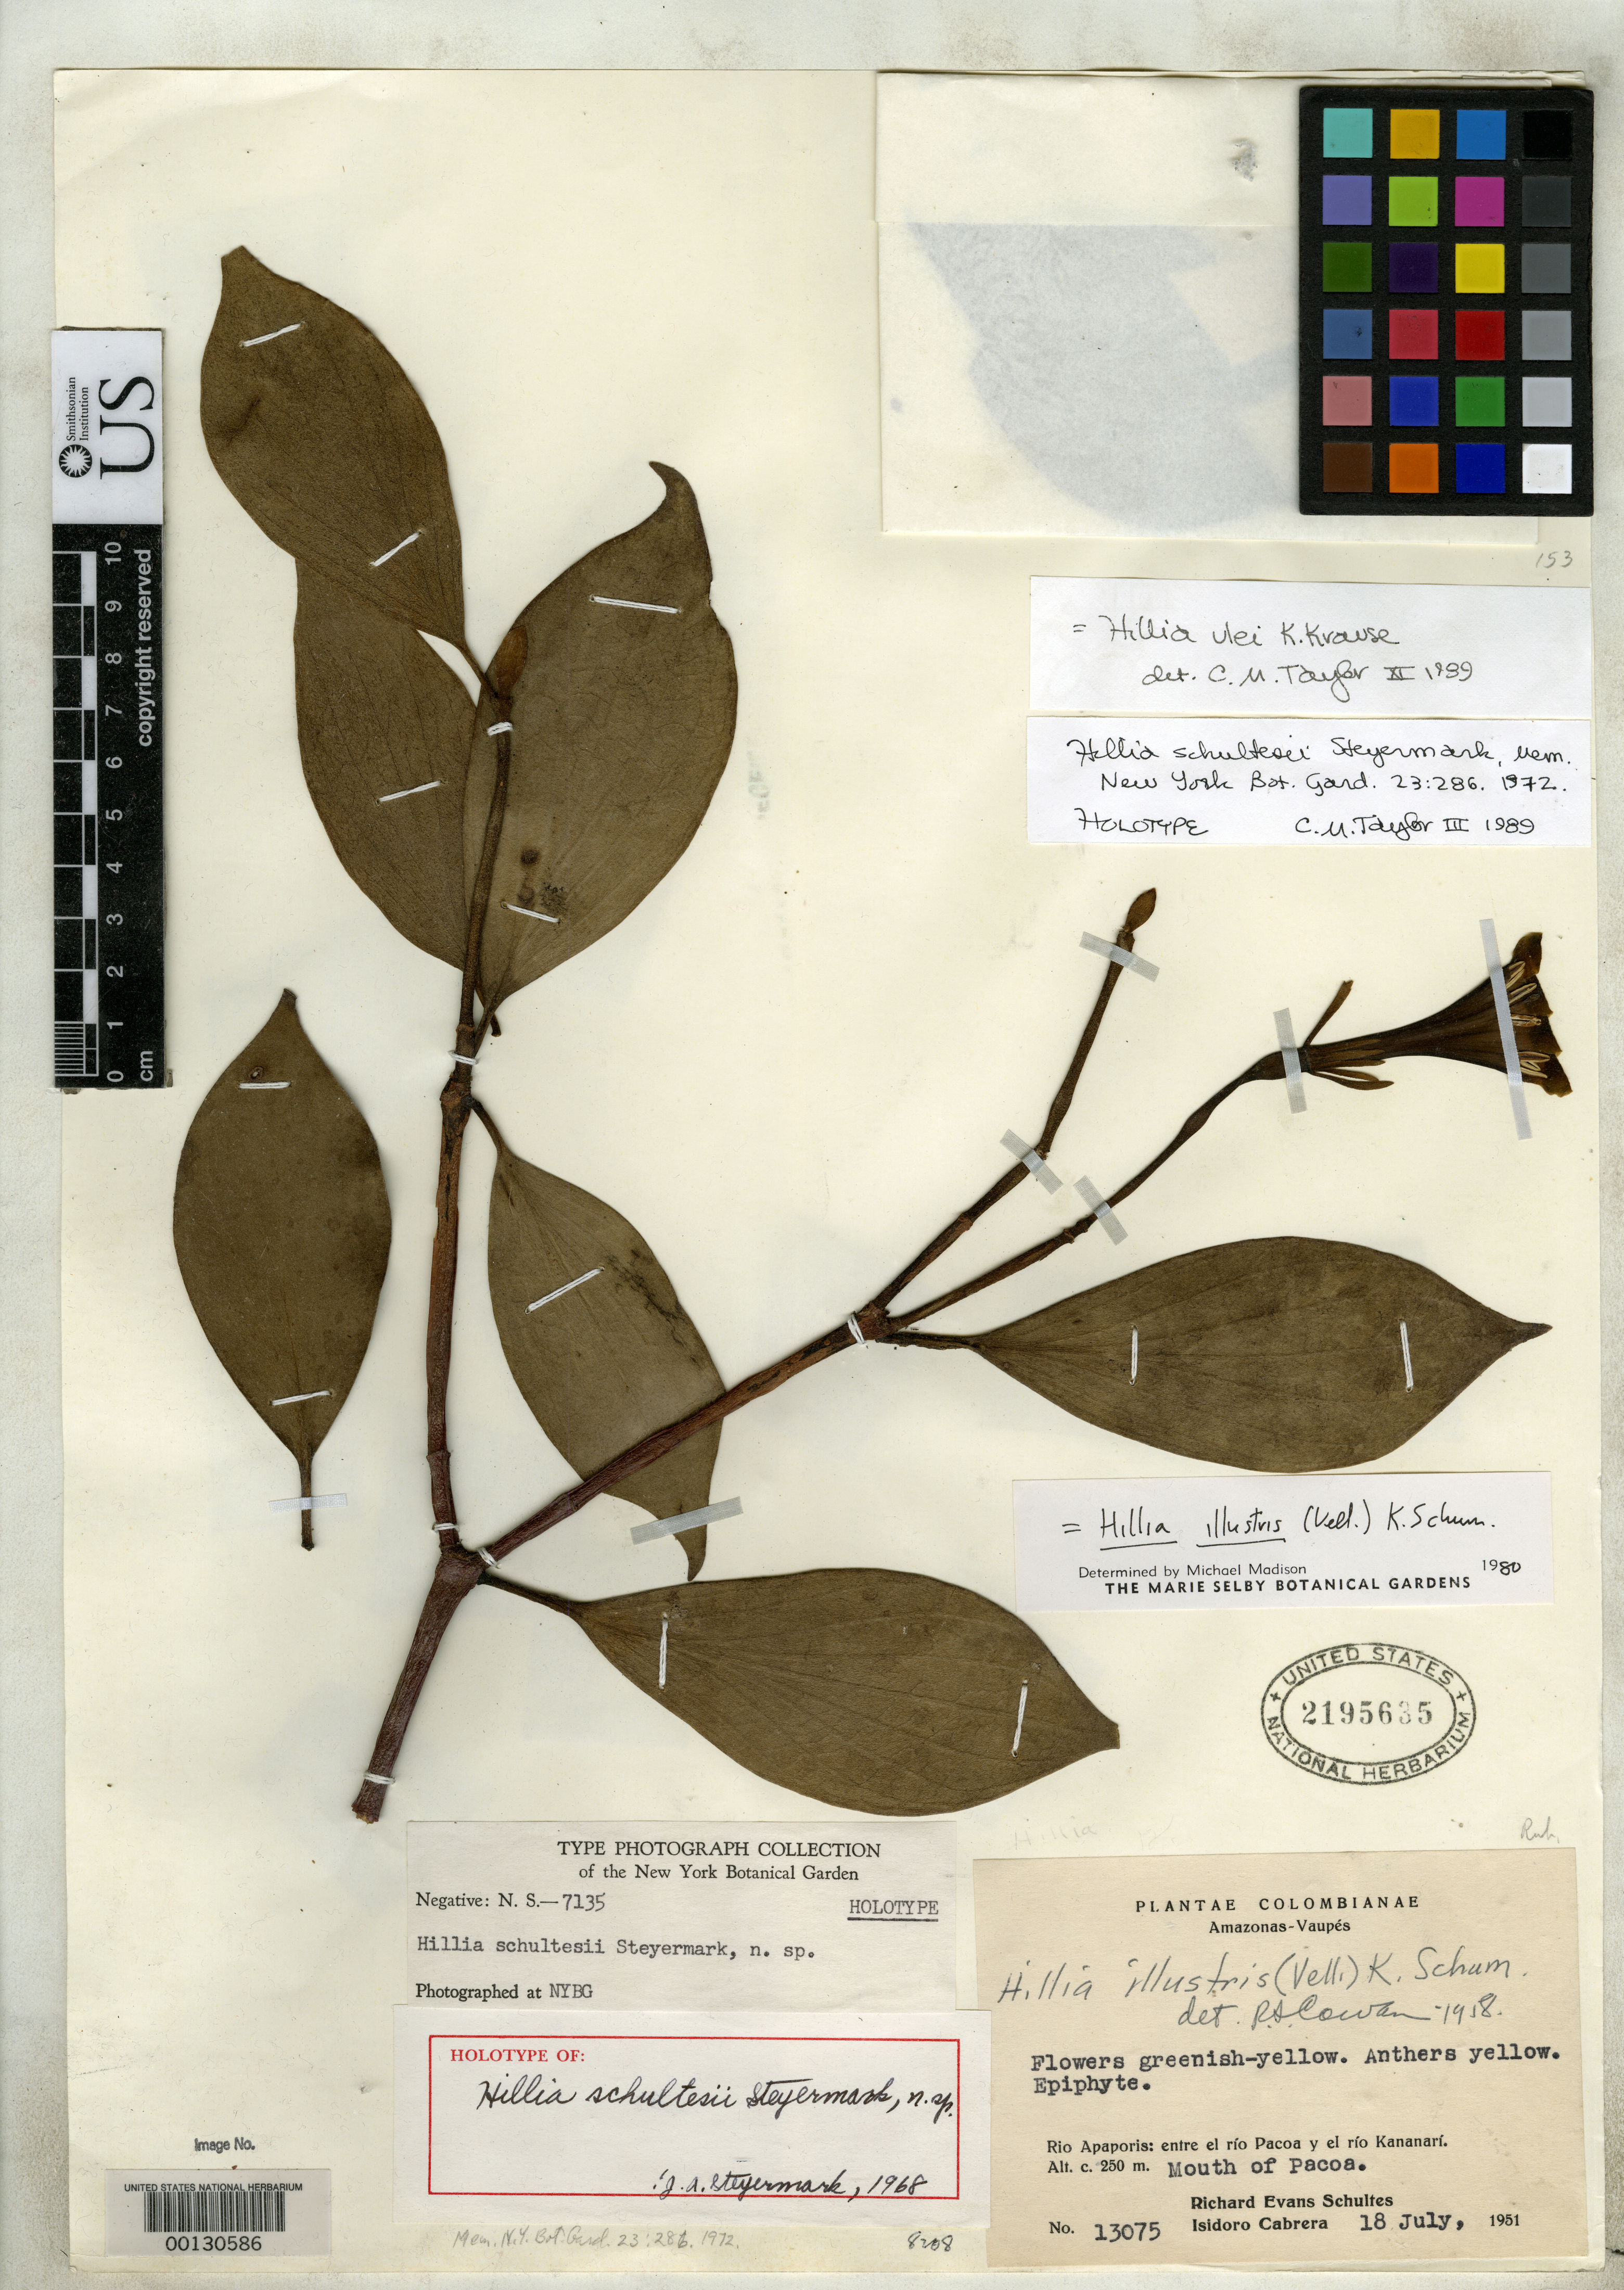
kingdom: Plantae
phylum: Tracheophyta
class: Magnoliopsida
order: Gentianales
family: Rubiaceae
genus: Hillia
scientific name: Hillia schultesii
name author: Steyerm.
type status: Holotype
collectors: R. E. Schultes & I. Cabrera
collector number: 13075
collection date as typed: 18 Jul 1951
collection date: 1951-07-18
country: Colombia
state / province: Amazônas / Vaupés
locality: Mouth of Pacoa River, between Rio Pacoa and Rio Kananri, tributaries of Rio Apoporis.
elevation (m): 250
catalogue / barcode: US 2195635